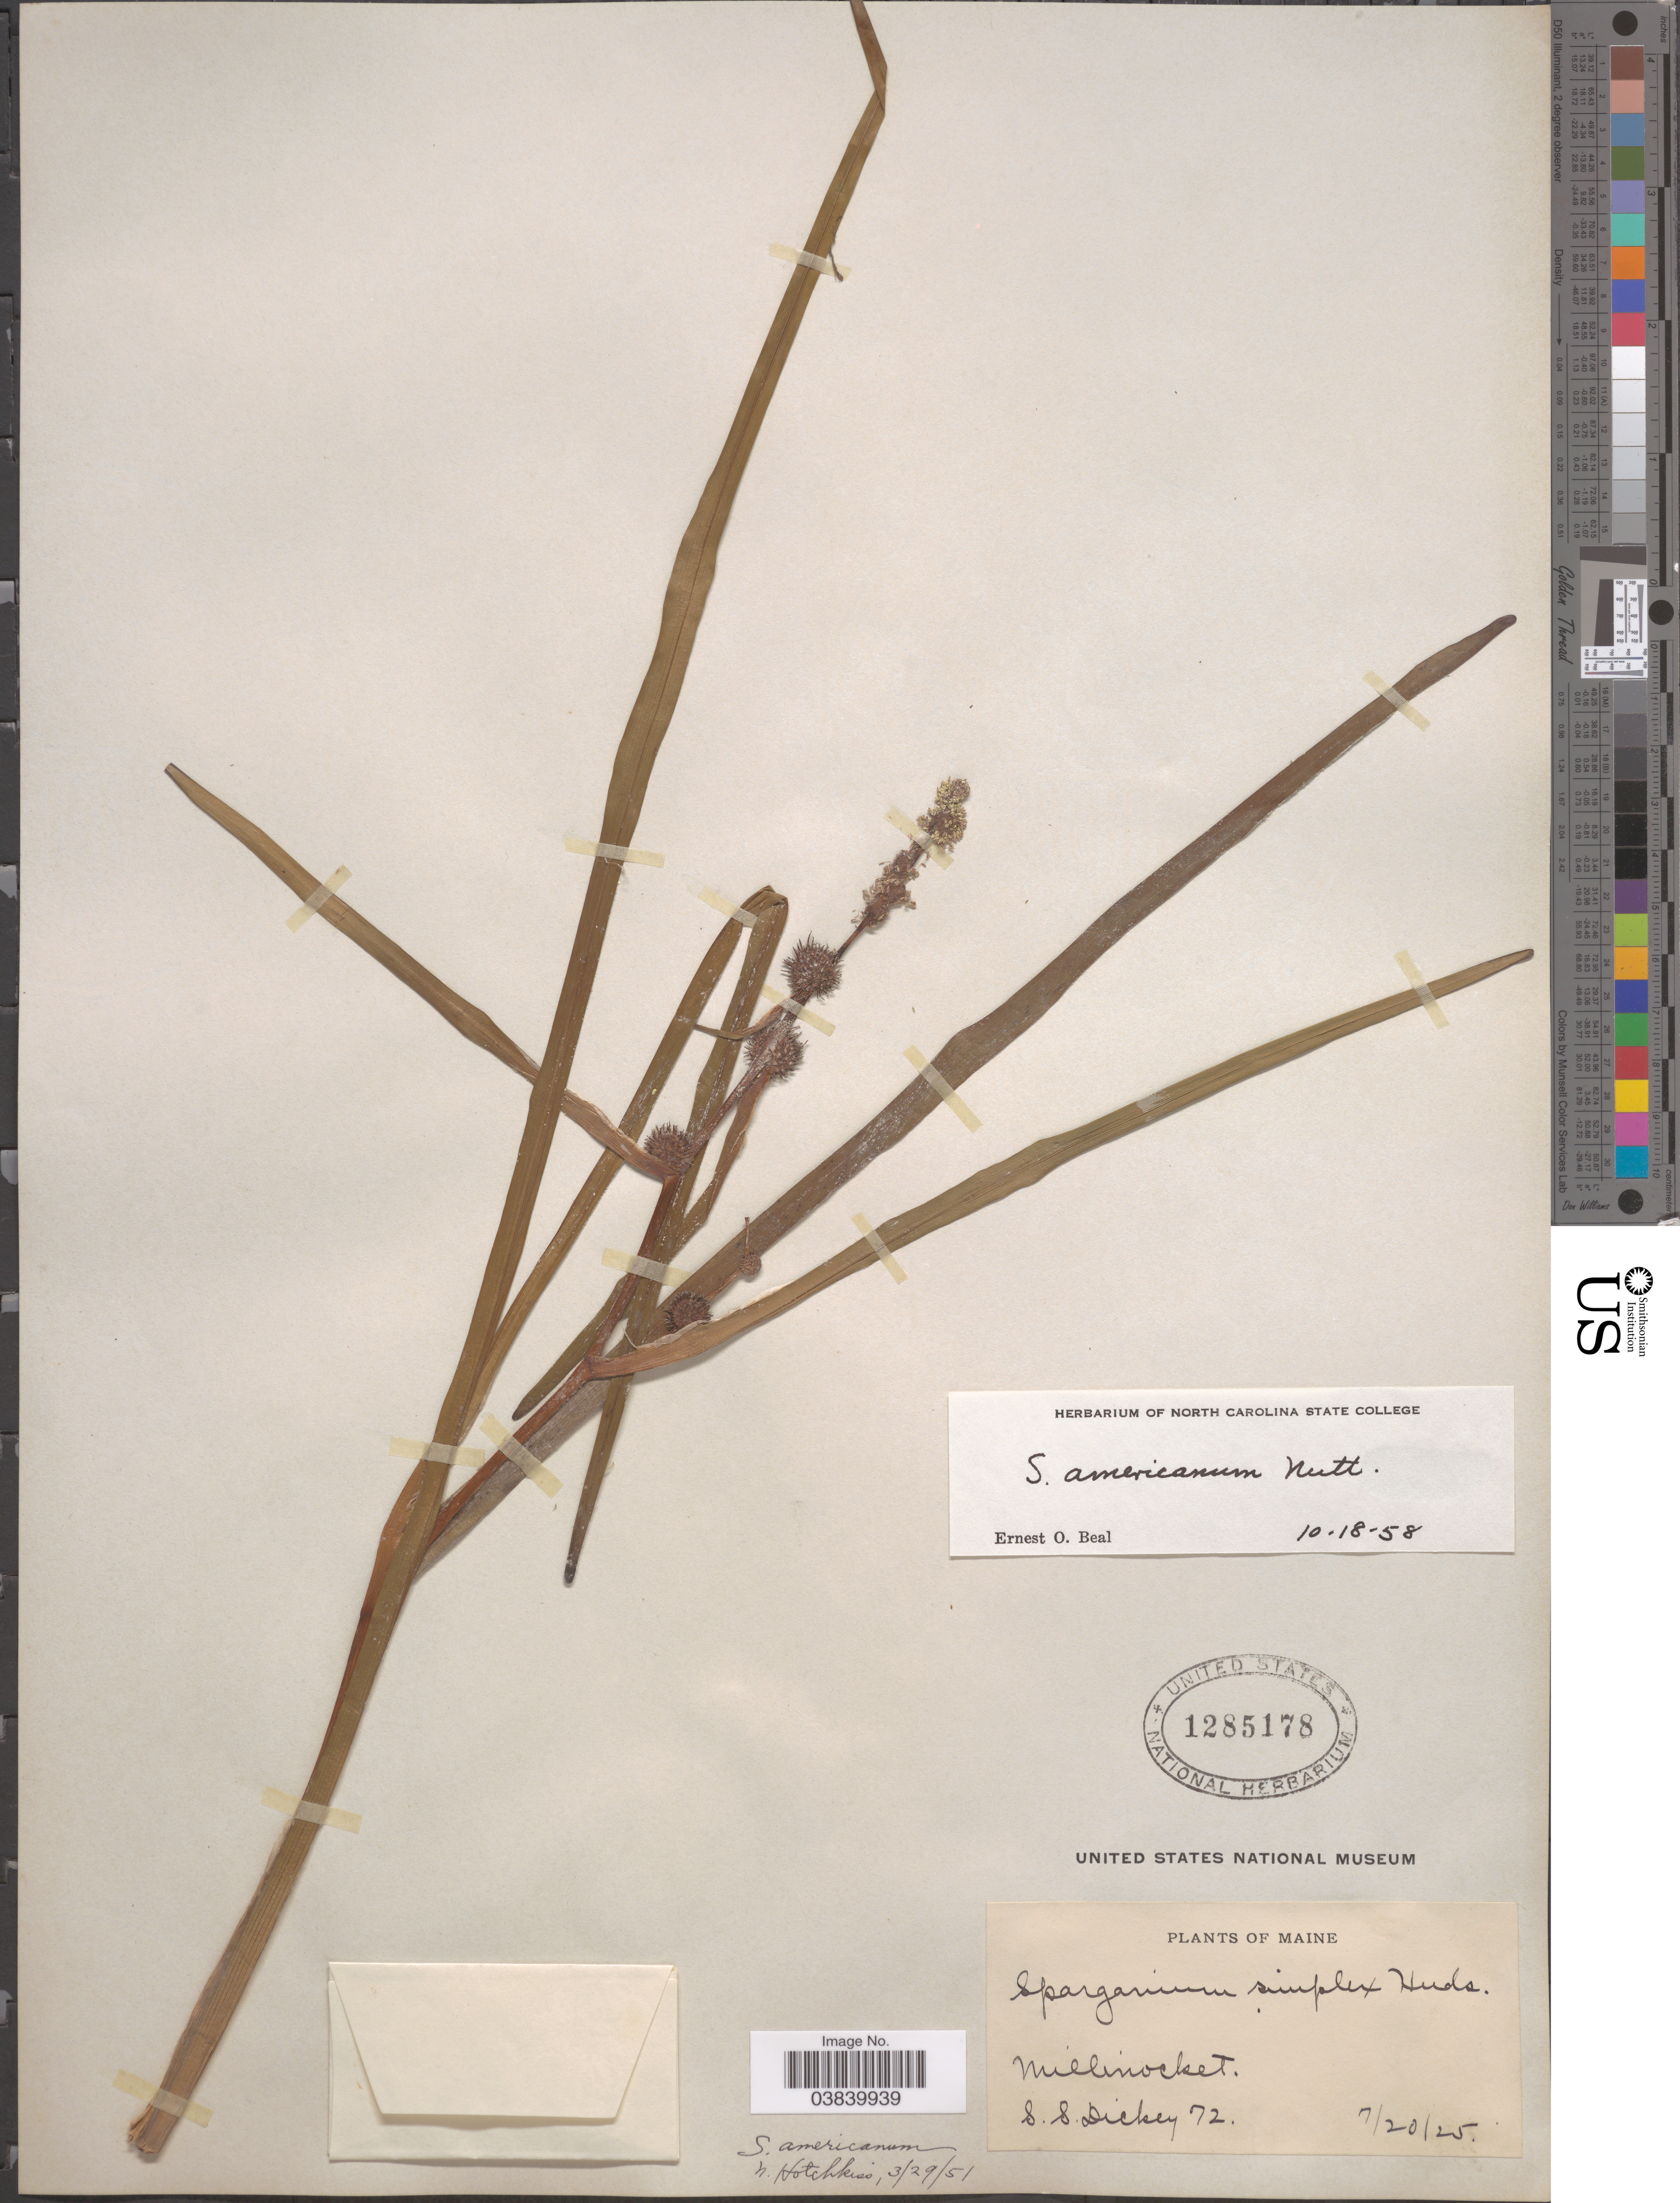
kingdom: Plantae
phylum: Tracheophyta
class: Liliopsida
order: Poales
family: Typhaceae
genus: Sparganium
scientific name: Sparganium americanum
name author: Nutt.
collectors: S. Dickey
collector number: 72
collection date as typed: Transcribed d/m/y: 20/7/25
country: United States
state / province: Maine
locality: Millinocket.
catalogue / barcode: US 1285178